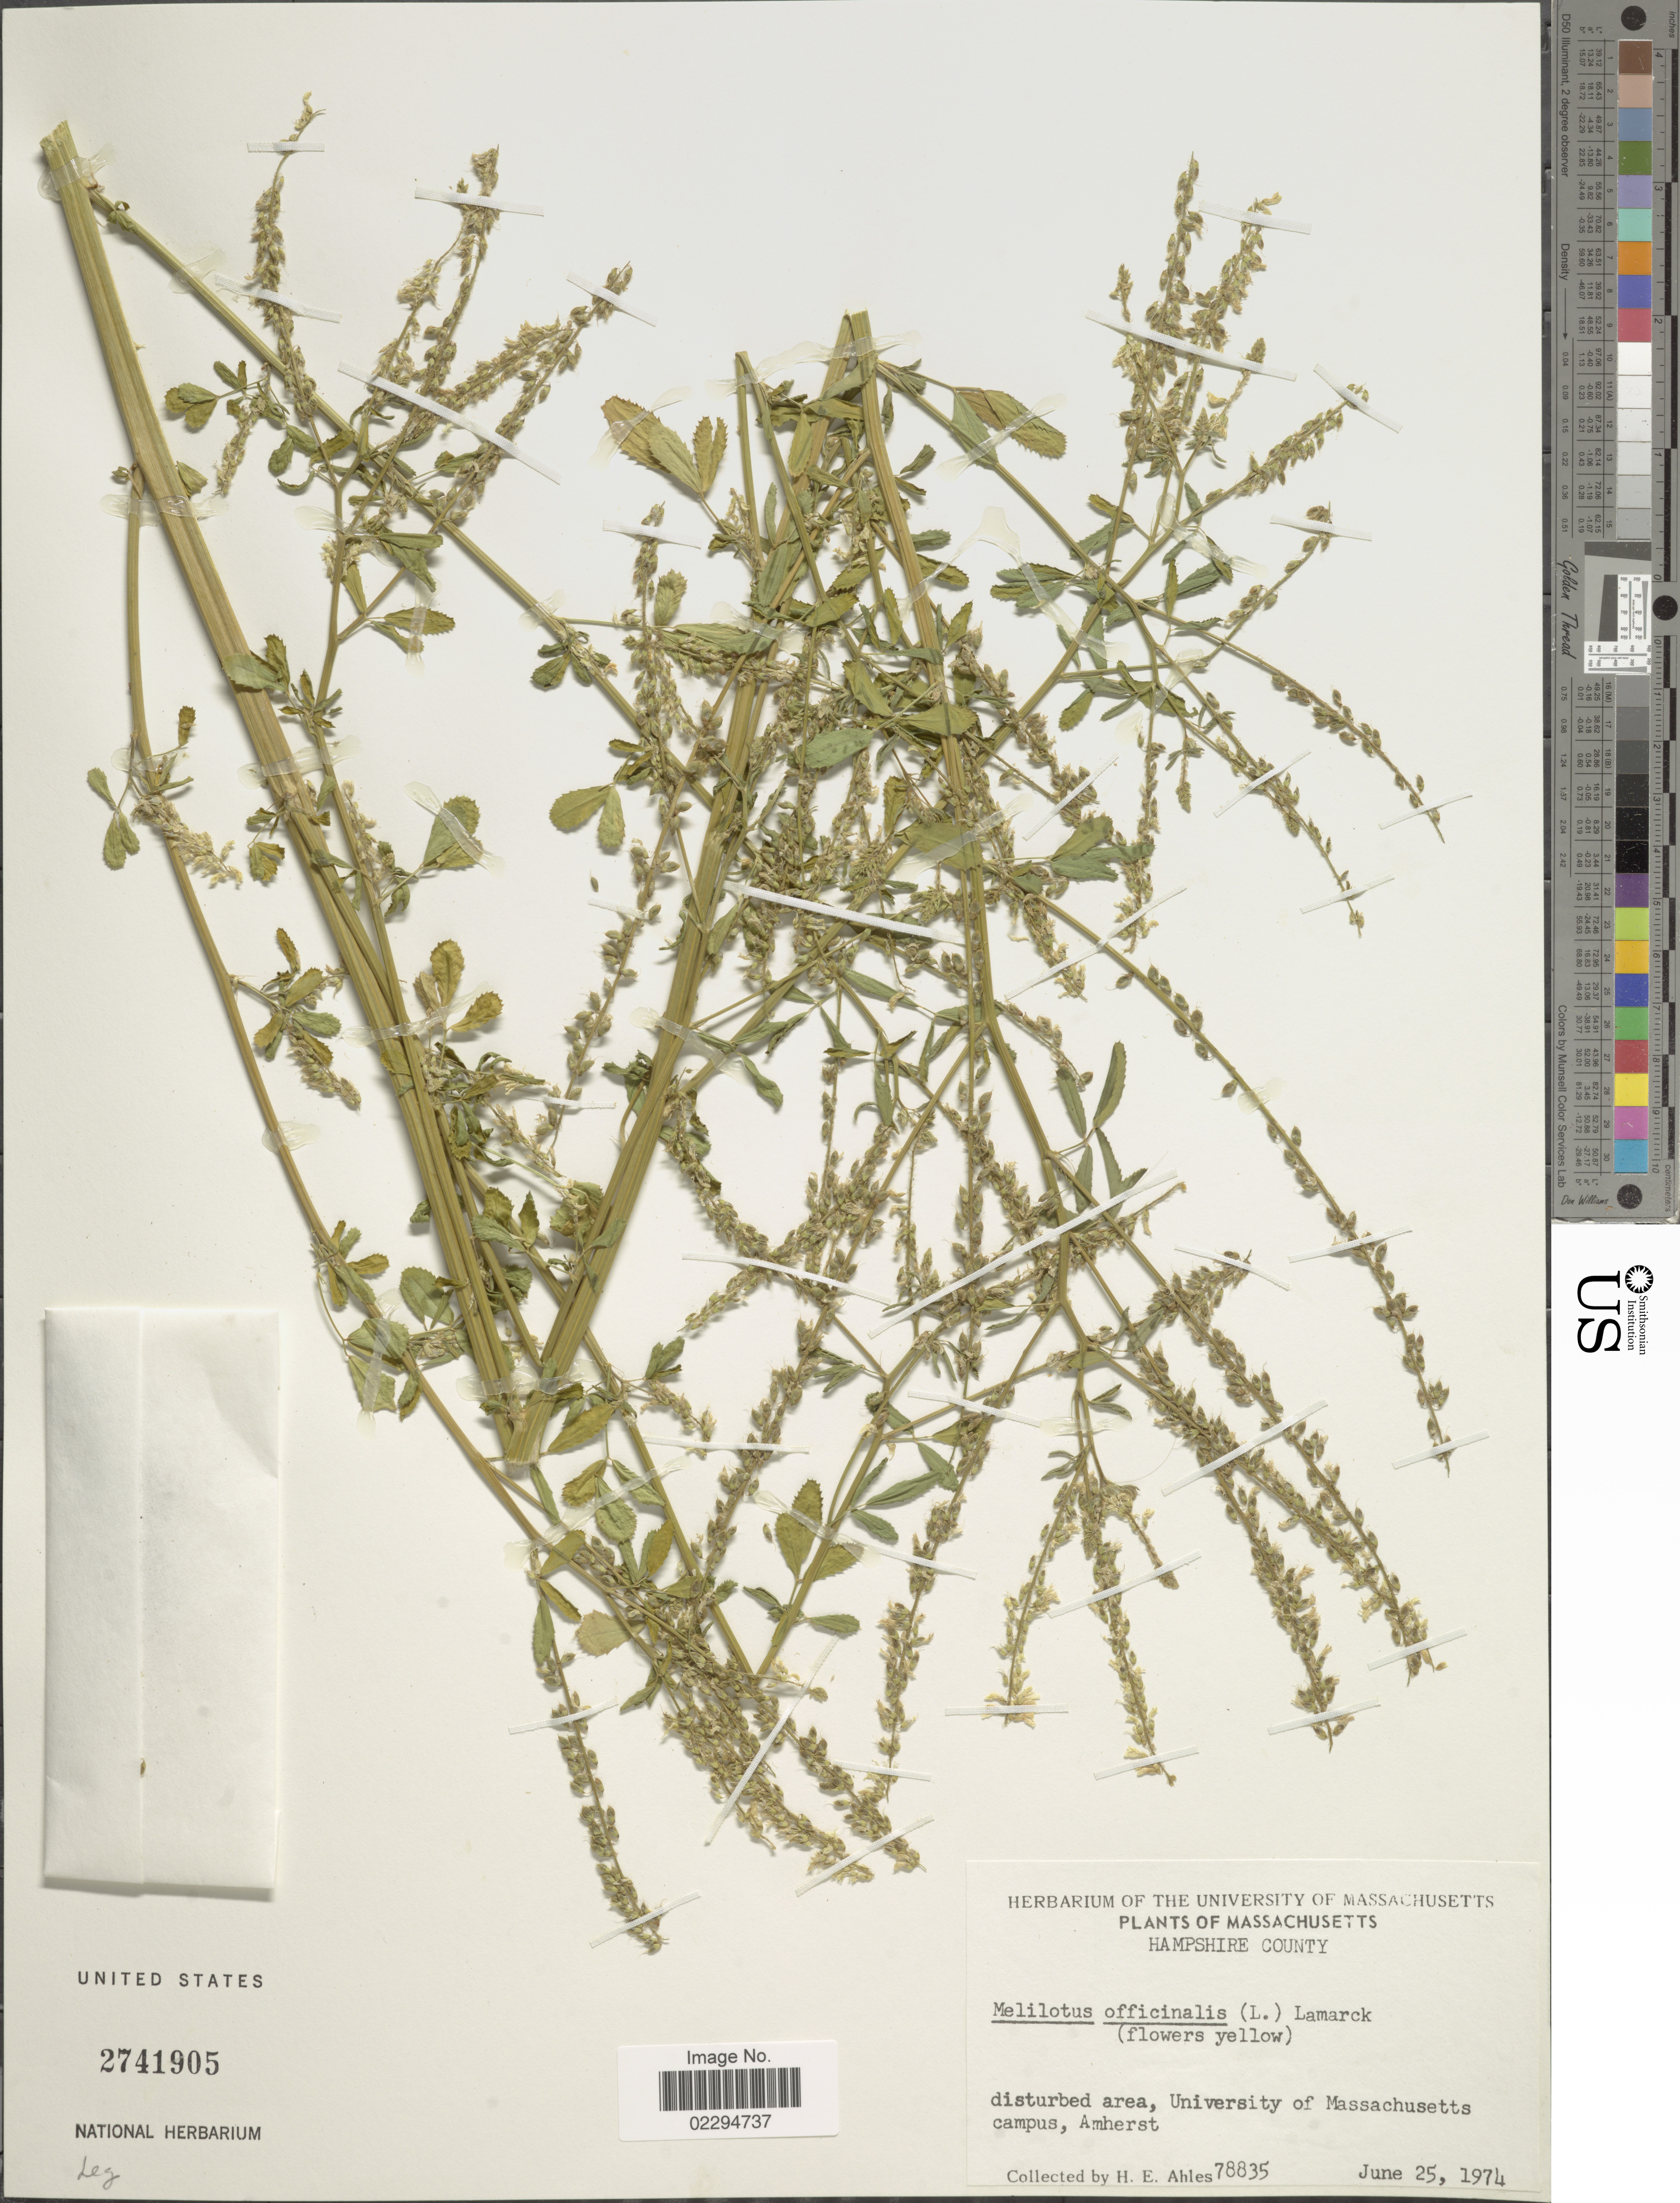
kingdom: Plantae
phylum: Tracheophyta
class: Magnoliopsida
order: Fabales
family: Fabaceae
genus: Melilotus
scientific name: Melilotus officinalis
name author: (L.) Lam.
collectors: H. E. Ahles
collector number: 78835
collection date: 1974-06-25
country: United States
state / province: Massachusetts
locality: Hampshire County. University of Massachusetts campus, Amherst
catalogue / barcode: US 2741905